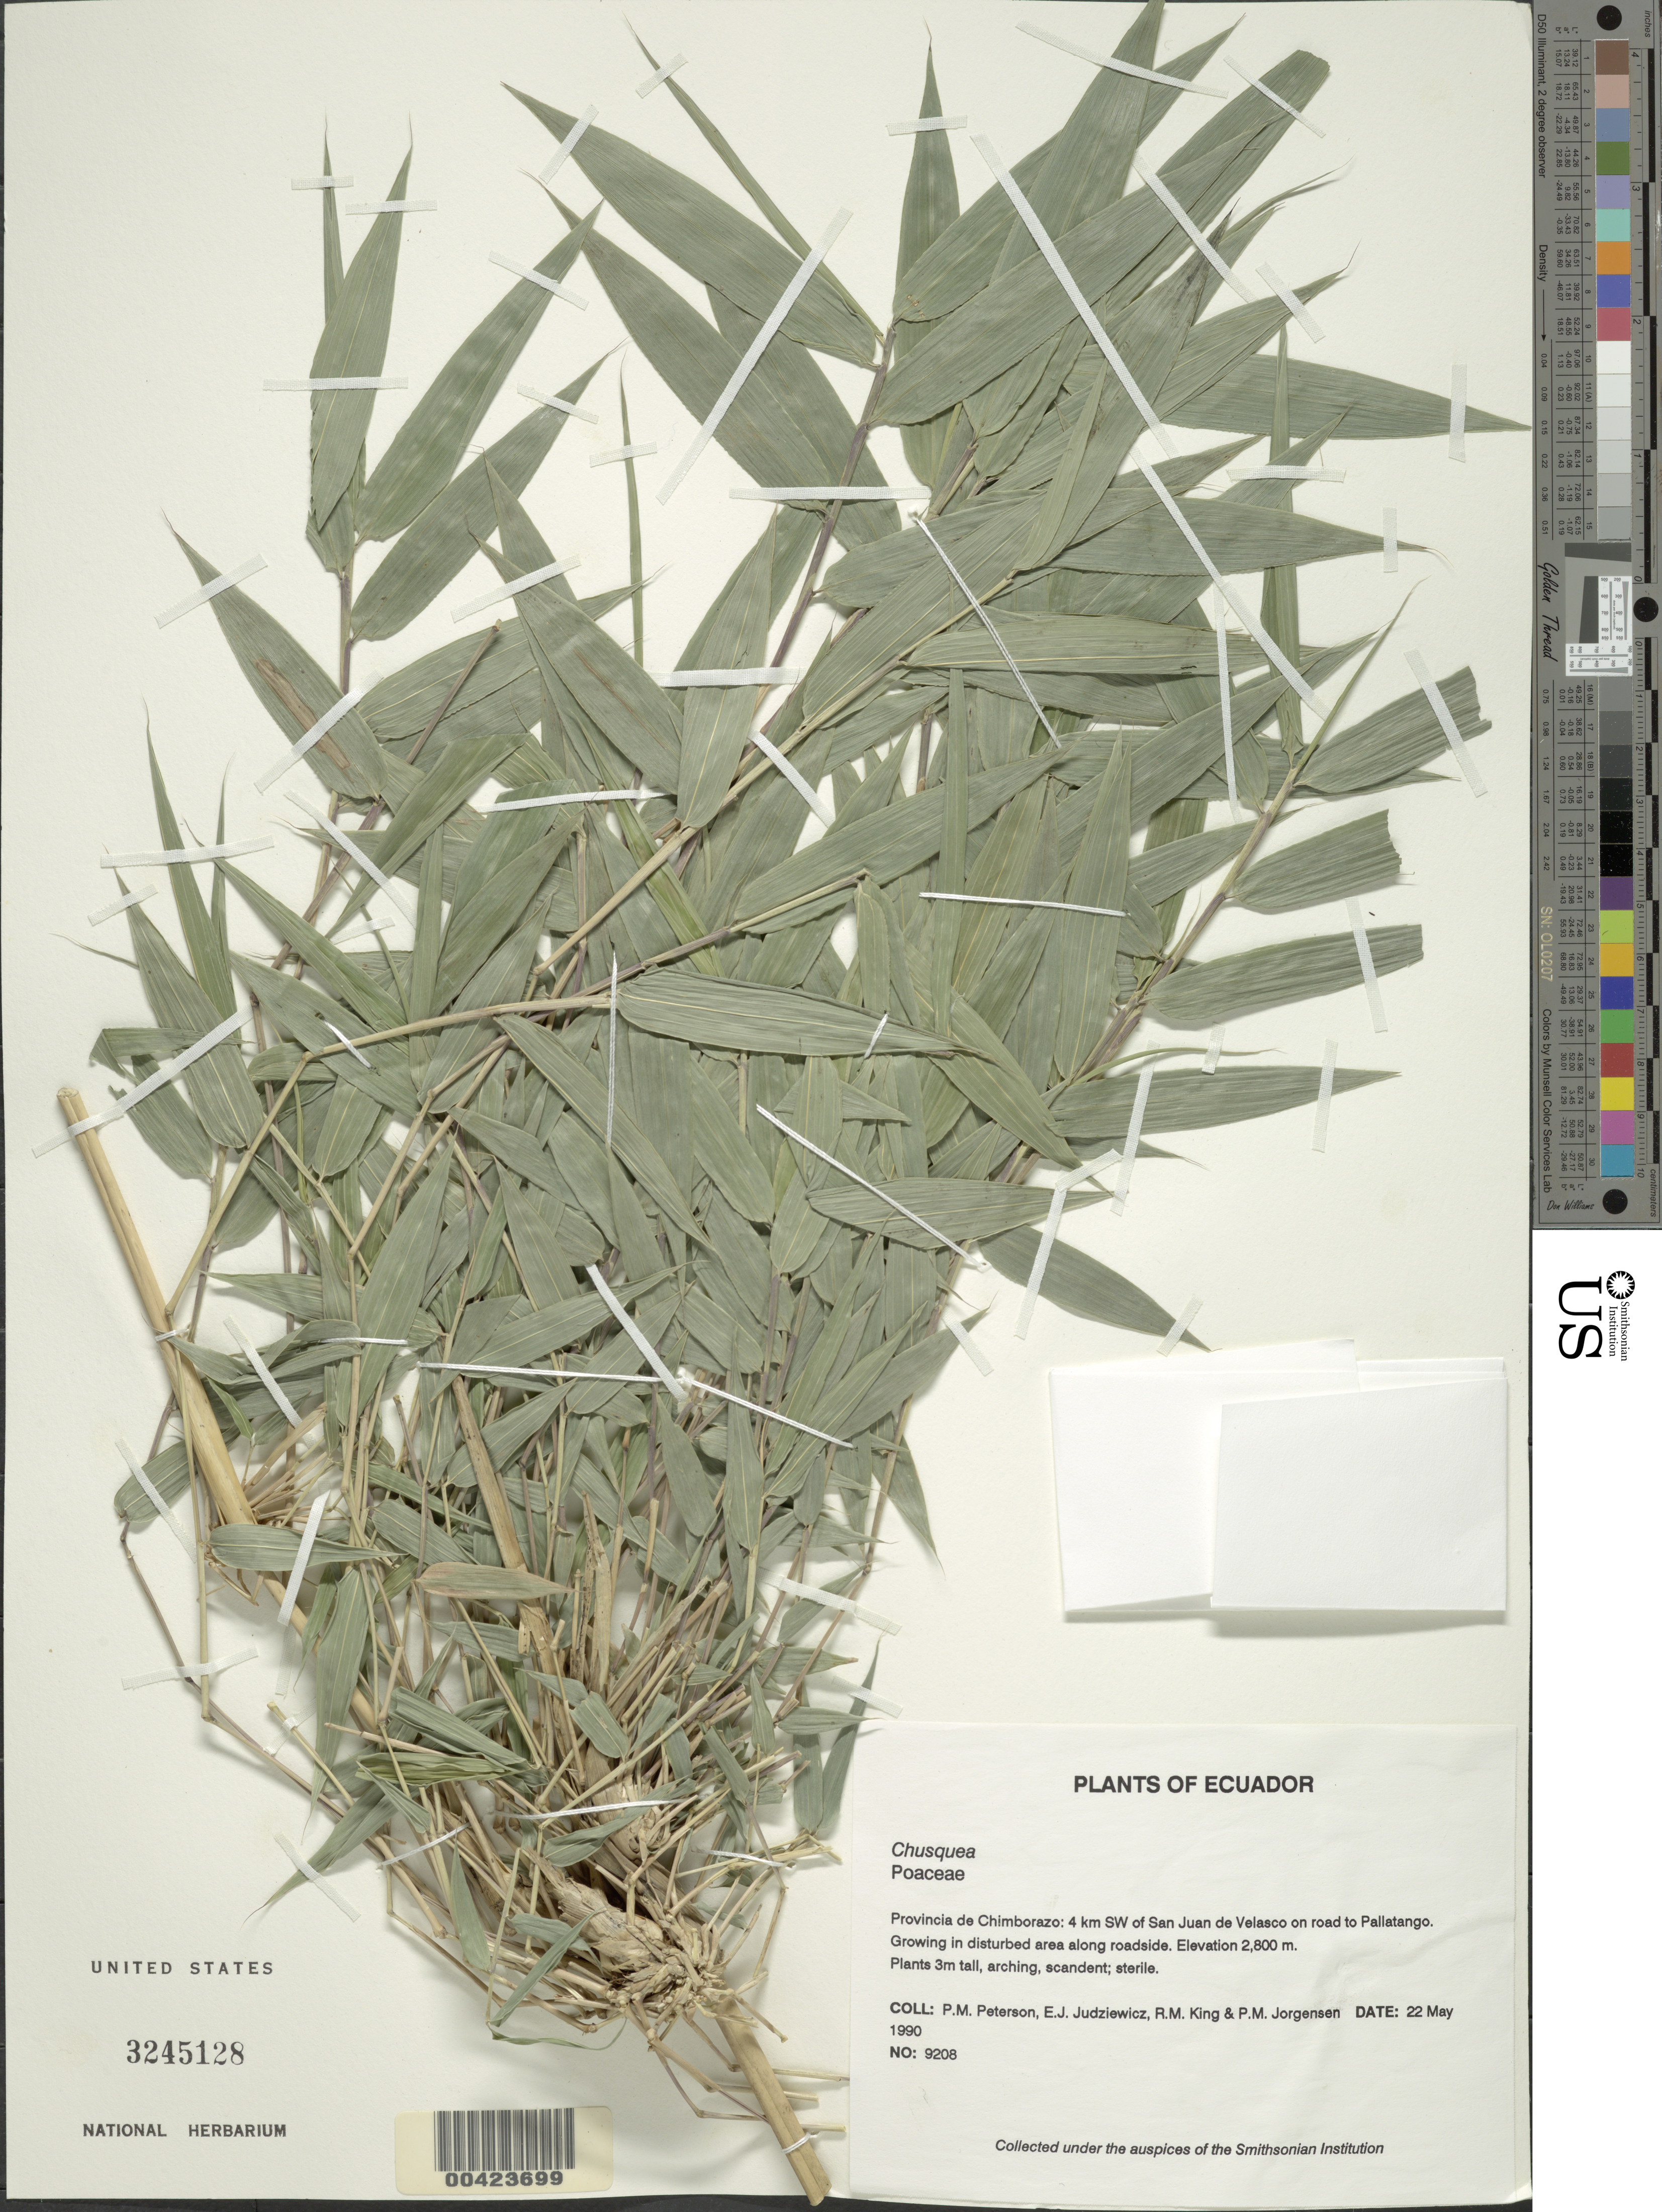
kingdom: Plantae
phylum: Tracheophyta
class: Liliopsida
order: Poales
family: Poaceae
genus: Chusquea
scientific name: Chusquea sp.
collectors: P. M. Peterson, E. J. Judziewicz, R. M. King & P. M. Jørgensen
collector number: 09208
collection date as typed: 22 May 1990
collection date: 1990-05-22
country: Ecuador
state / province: Chimborazo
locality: San Juan de Velasco, 4 km S of ; on road to Pallatango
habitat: Growing in disturbed area along roadside.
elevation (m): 2800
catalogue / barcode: US 3245128